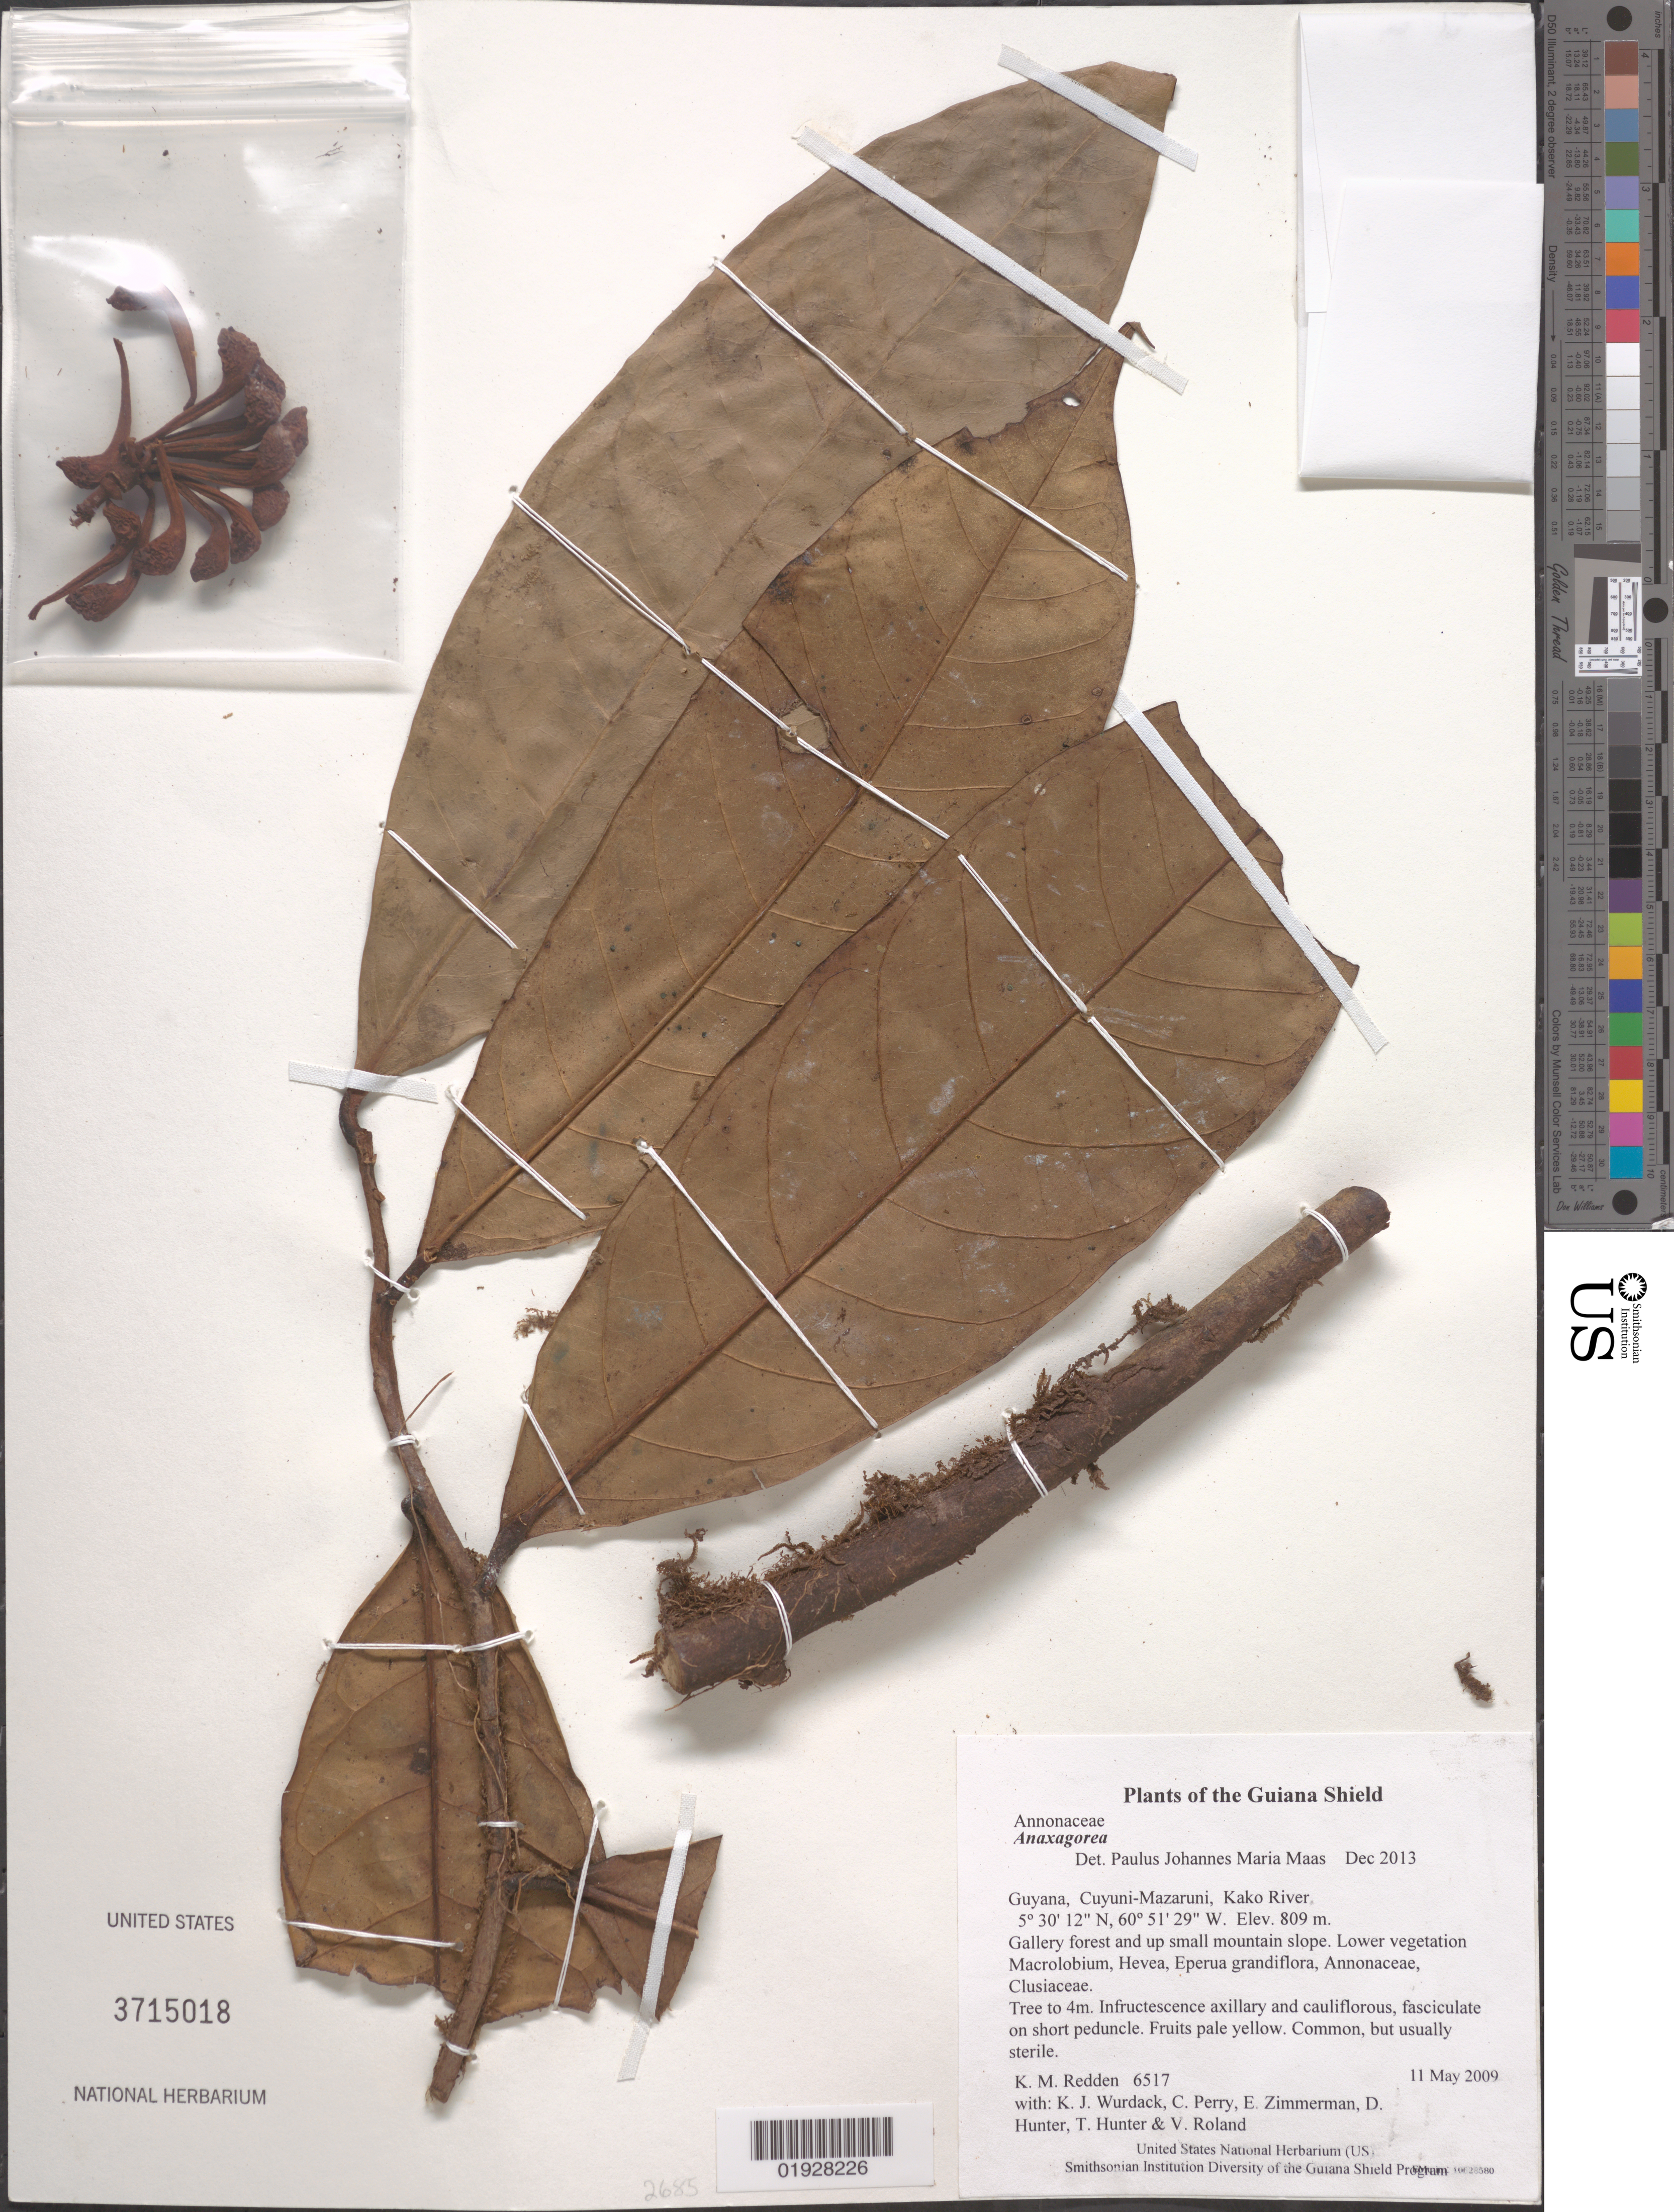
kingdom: Plantae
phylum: Tracheophyta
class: Magnoliopsida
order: Magnoliales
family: Annonaceae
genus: Anaxagorea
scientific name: Anaxagorea sp.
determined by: Maas, Paul J. M.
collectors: K. M. Redden, K. Wurdack, C. Perry, E. Zimmerman, D. Hunter, T. Hunter & V. Roland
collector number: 6517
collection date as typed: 11 May 2009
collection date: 2009-05-11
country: Guyana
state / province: Cuyuni-Mazaruni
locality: Kako River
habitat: Gallery forest and up small mountain slope. Lower vegetation Macrolobium, Hevea, Eperua grandiflora, Annonaceae, Clusiaceae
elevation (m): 809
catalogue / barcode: US 3715018